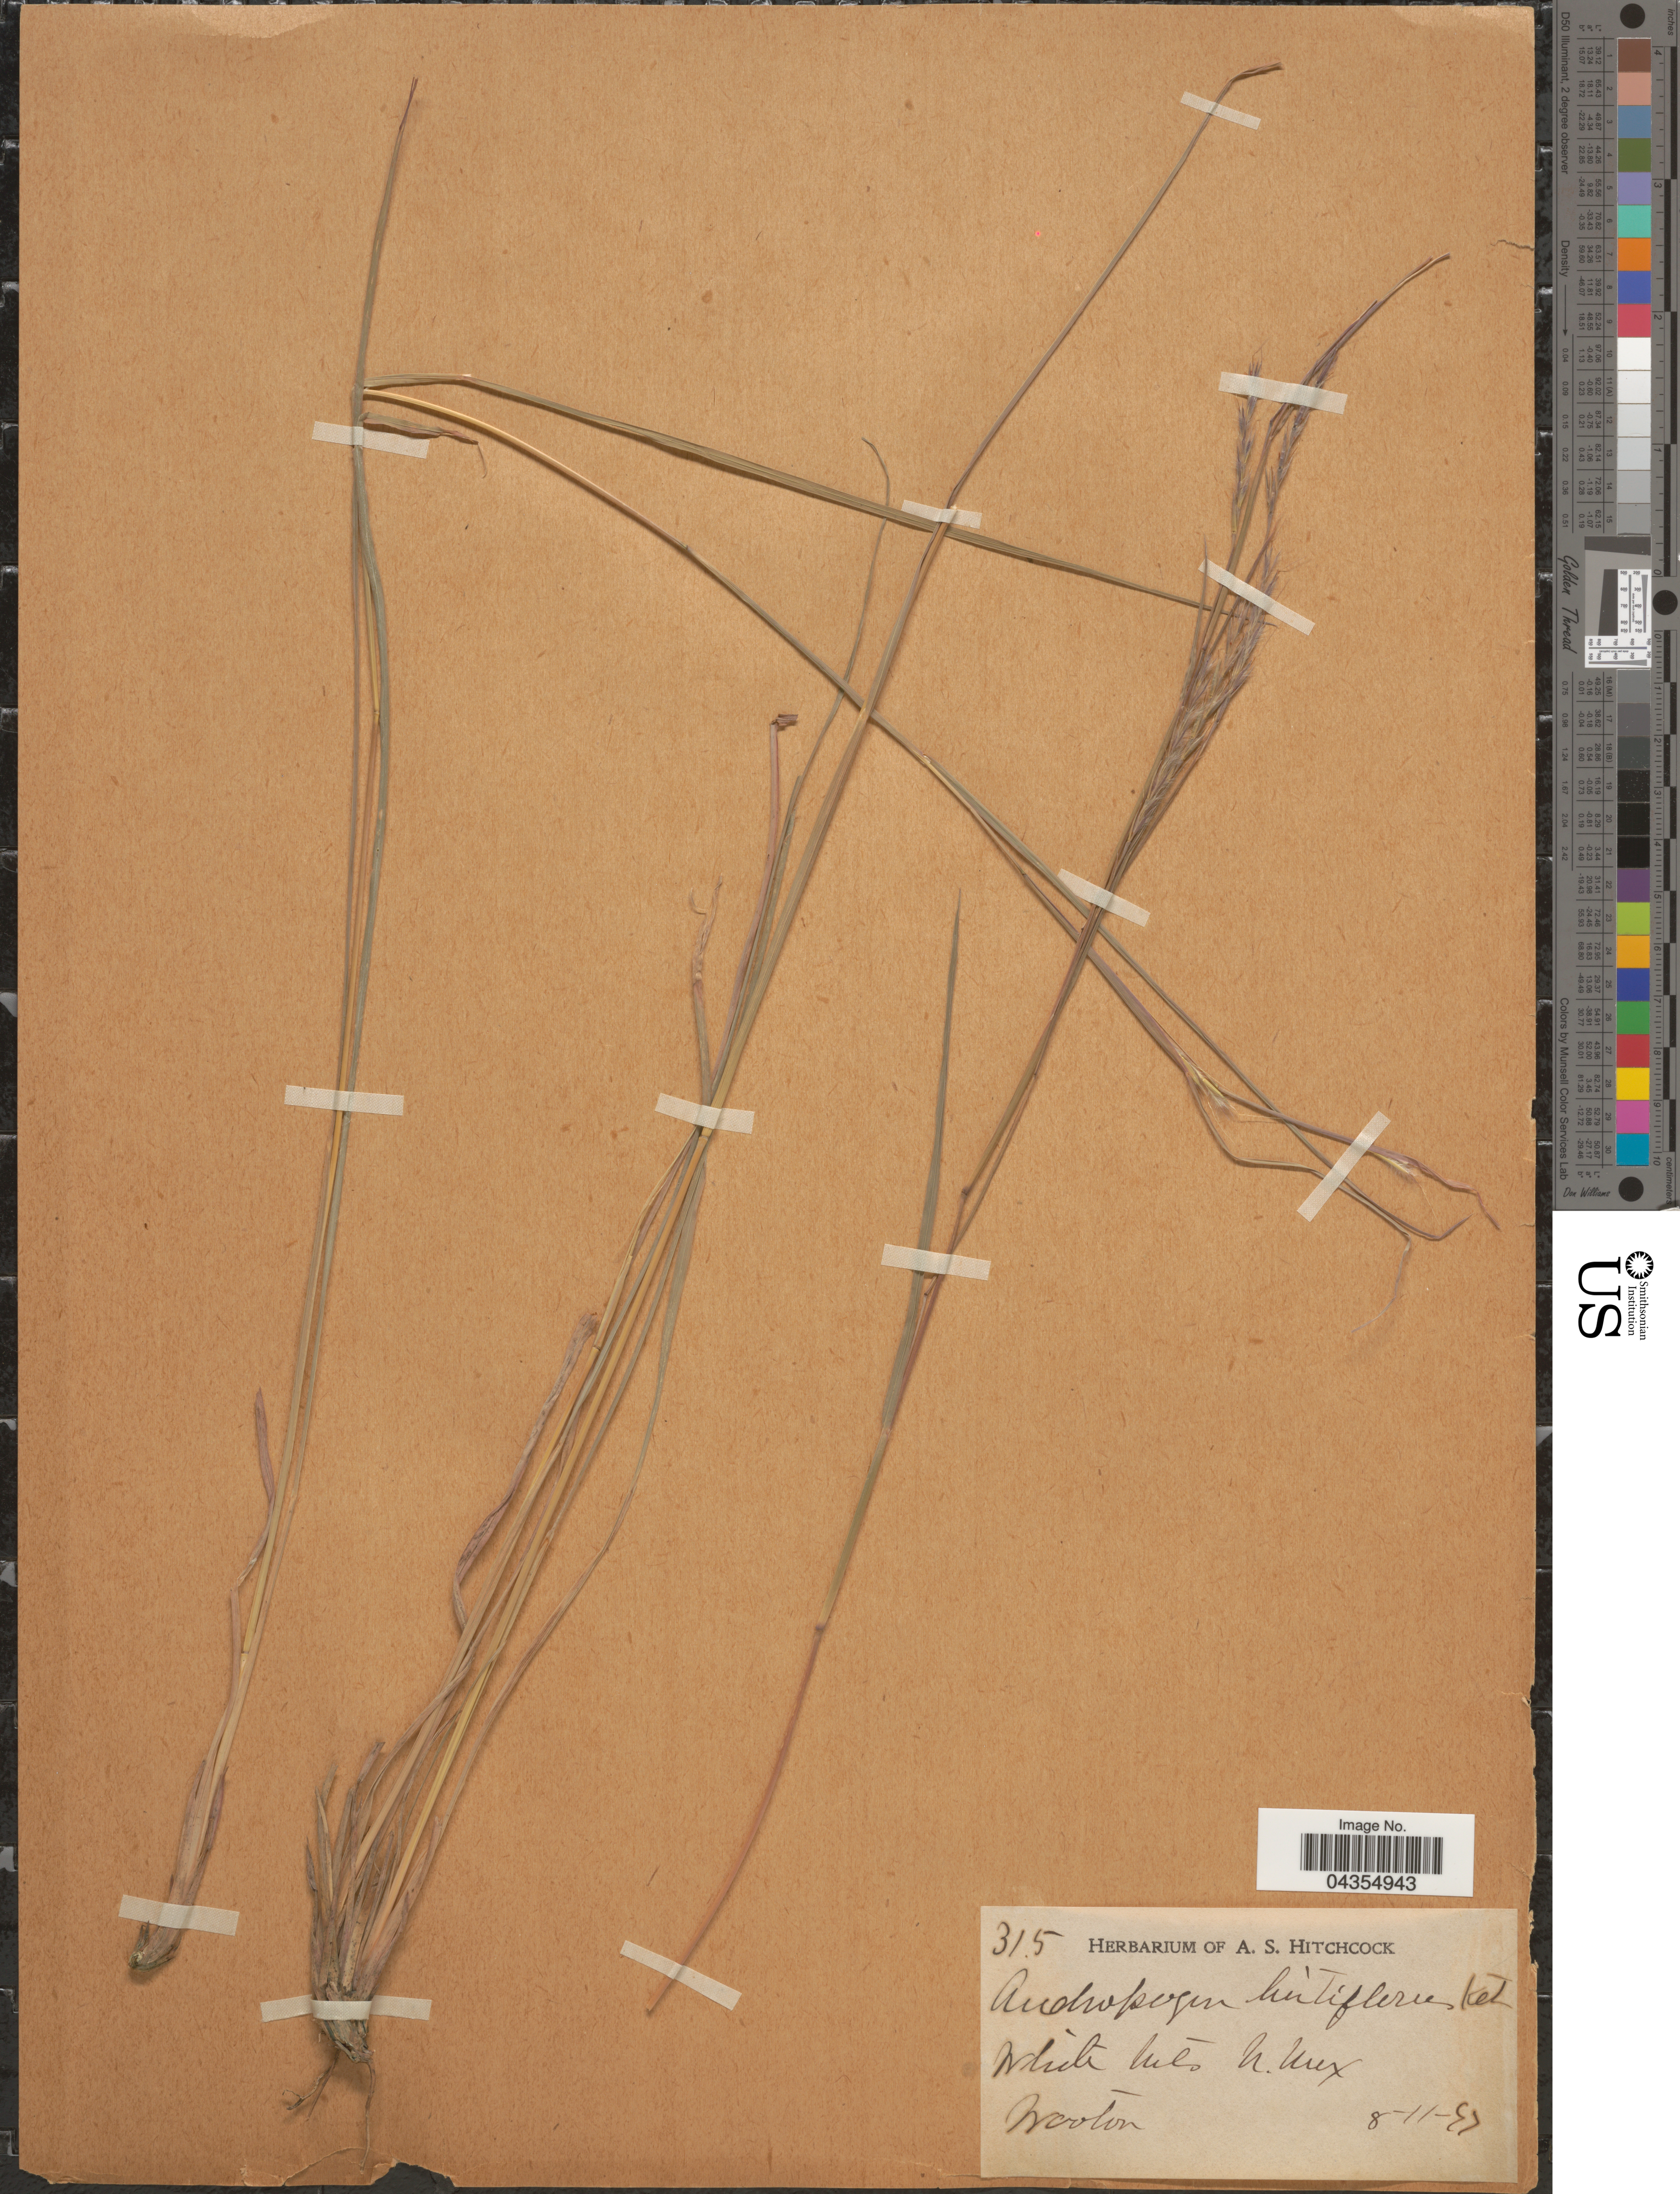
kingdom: Plantae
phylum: Tracheophyta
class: Liliopsida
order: Poales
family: Poaceae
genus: Schizachyrium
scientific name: Schizachyrium sanguineum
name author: (Retz.) Alston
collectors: E. O. Wooton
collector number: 315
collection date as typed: Transcribed d/m/y: 11/8/97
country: United States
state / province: New Mexico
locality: White Mts.